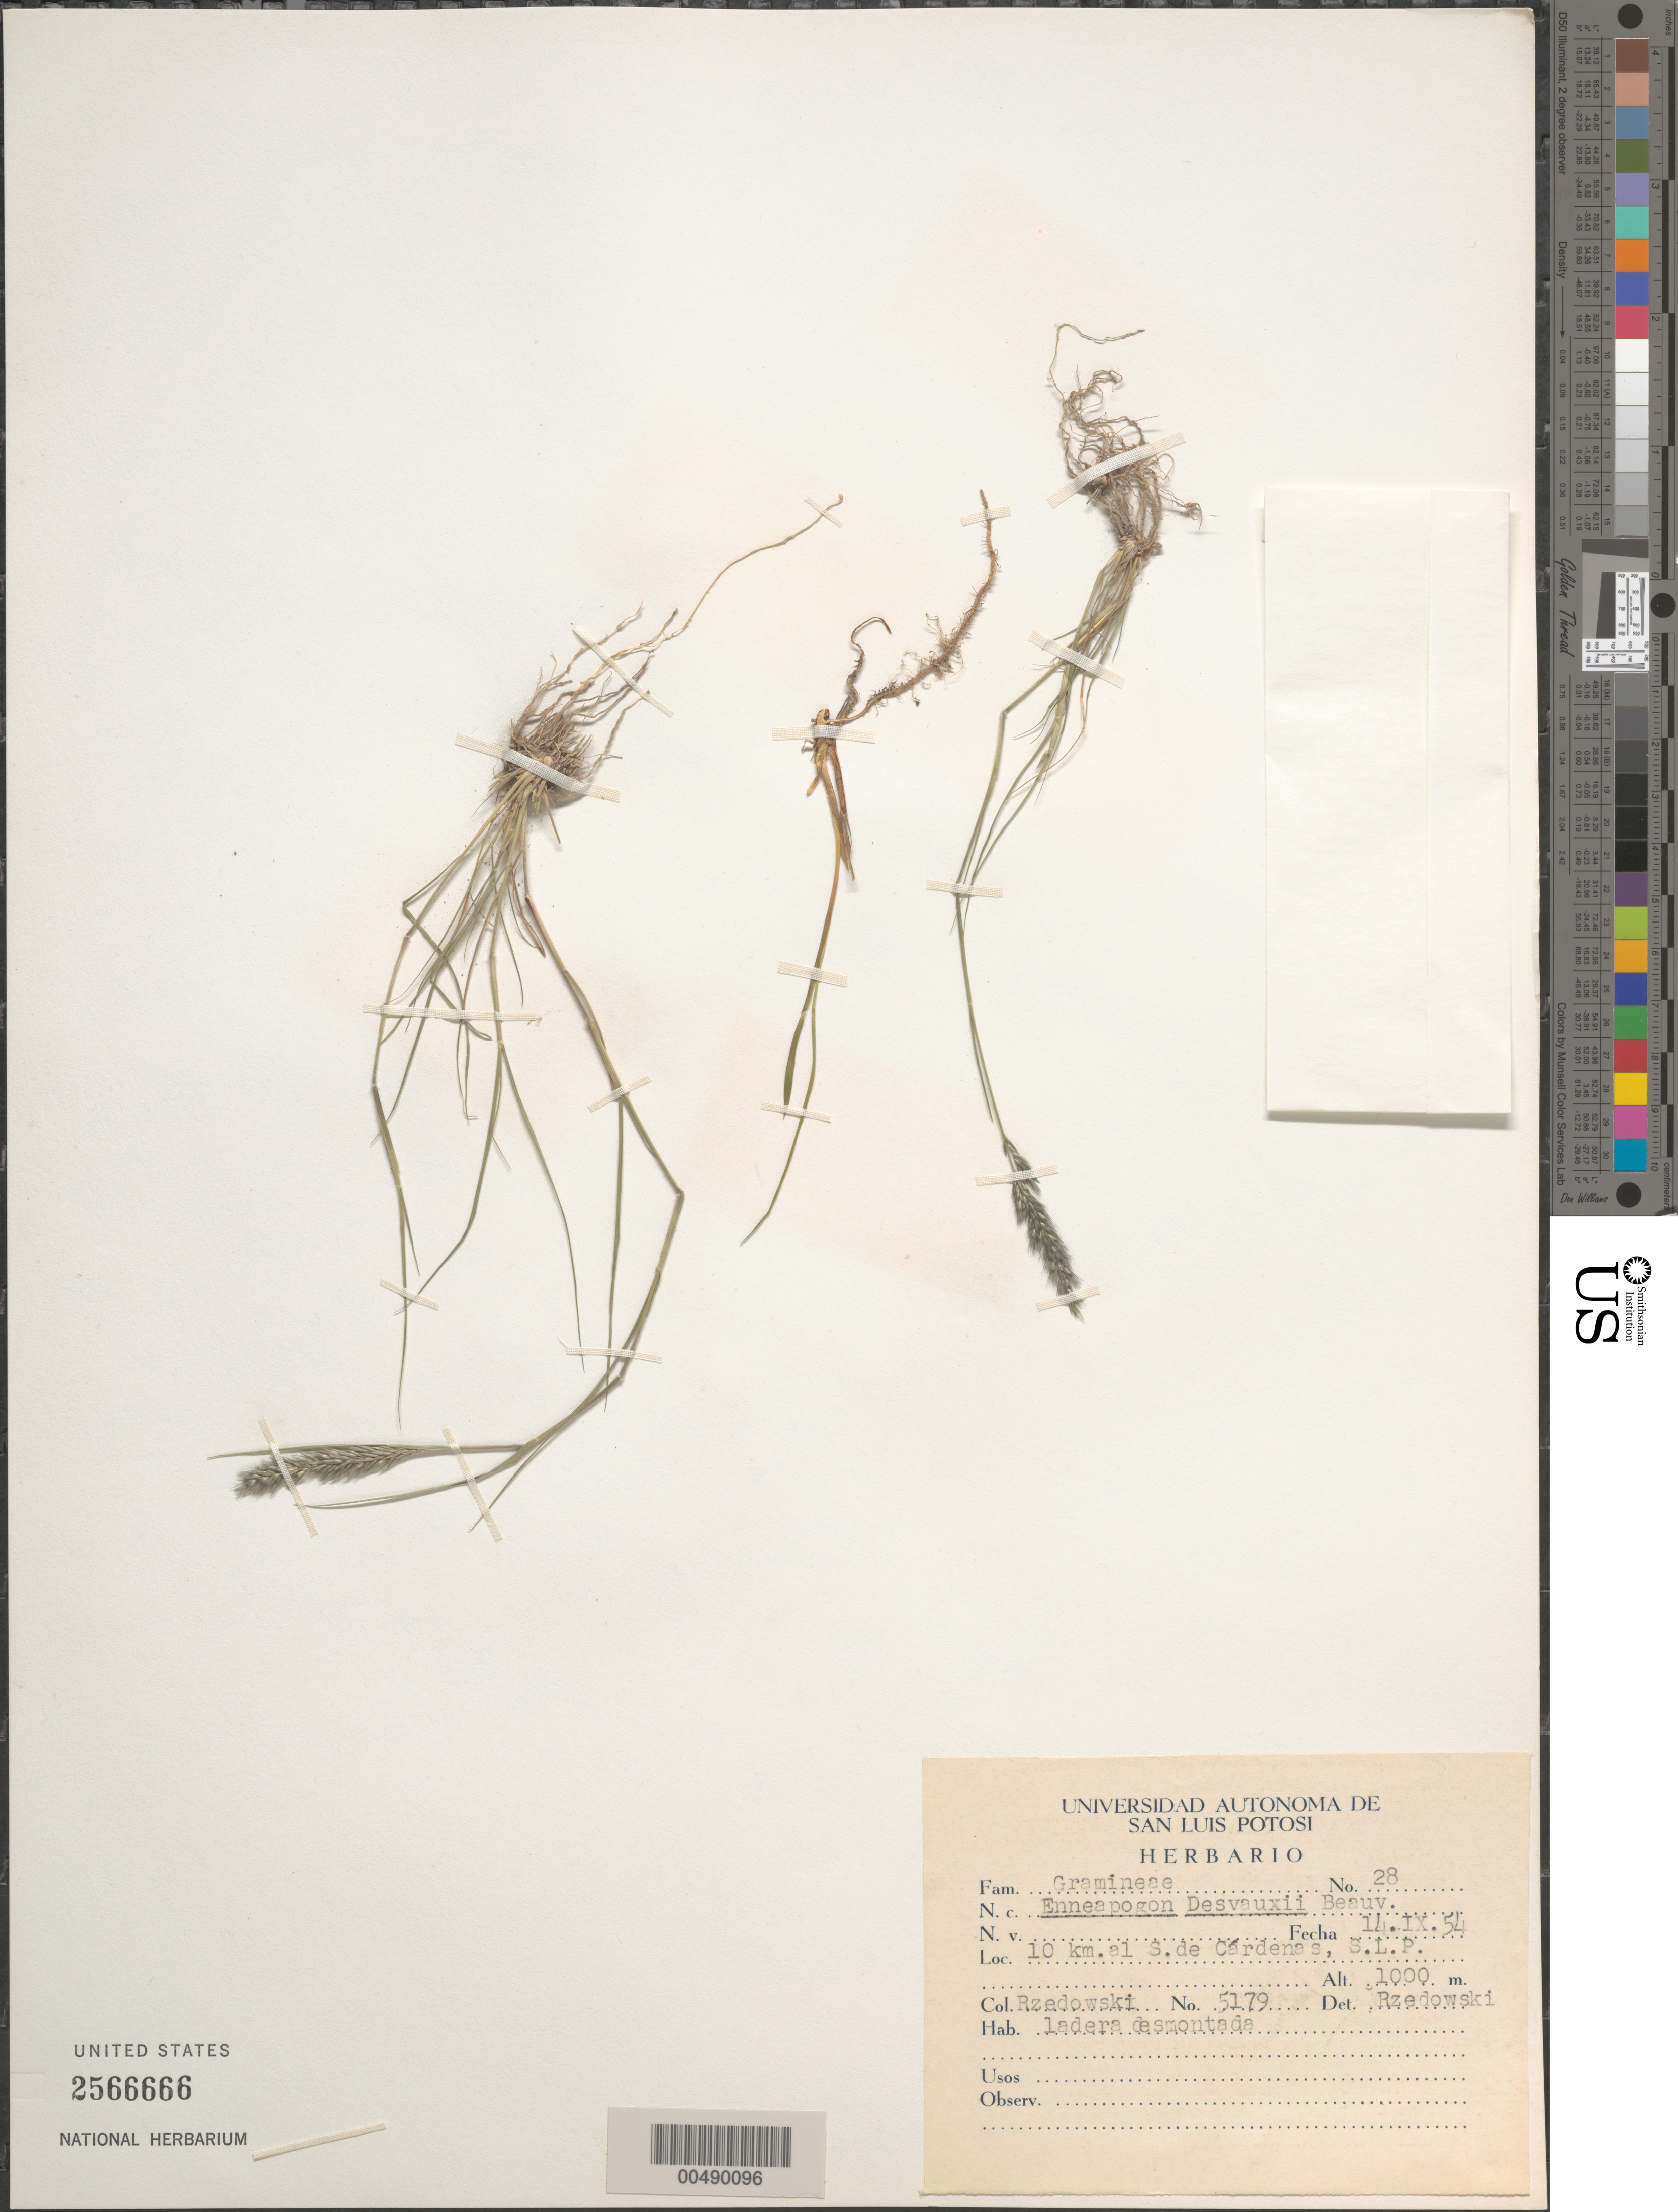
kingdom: Plantae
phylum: Tracheophyta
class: Liliopsida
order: Poales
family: Poaceae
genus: Enneapogon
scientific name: Enneapogon desvauxii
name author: P. Beauv.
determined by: Rzedowski, J.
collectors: J. Rzedowski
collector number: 5179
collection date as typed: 14 Sep 1954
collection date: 1954-09-14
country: Mexico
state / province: San Luis Potosi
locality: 10 km S of Cárdenas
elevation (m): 1000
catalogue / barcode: US 2566666